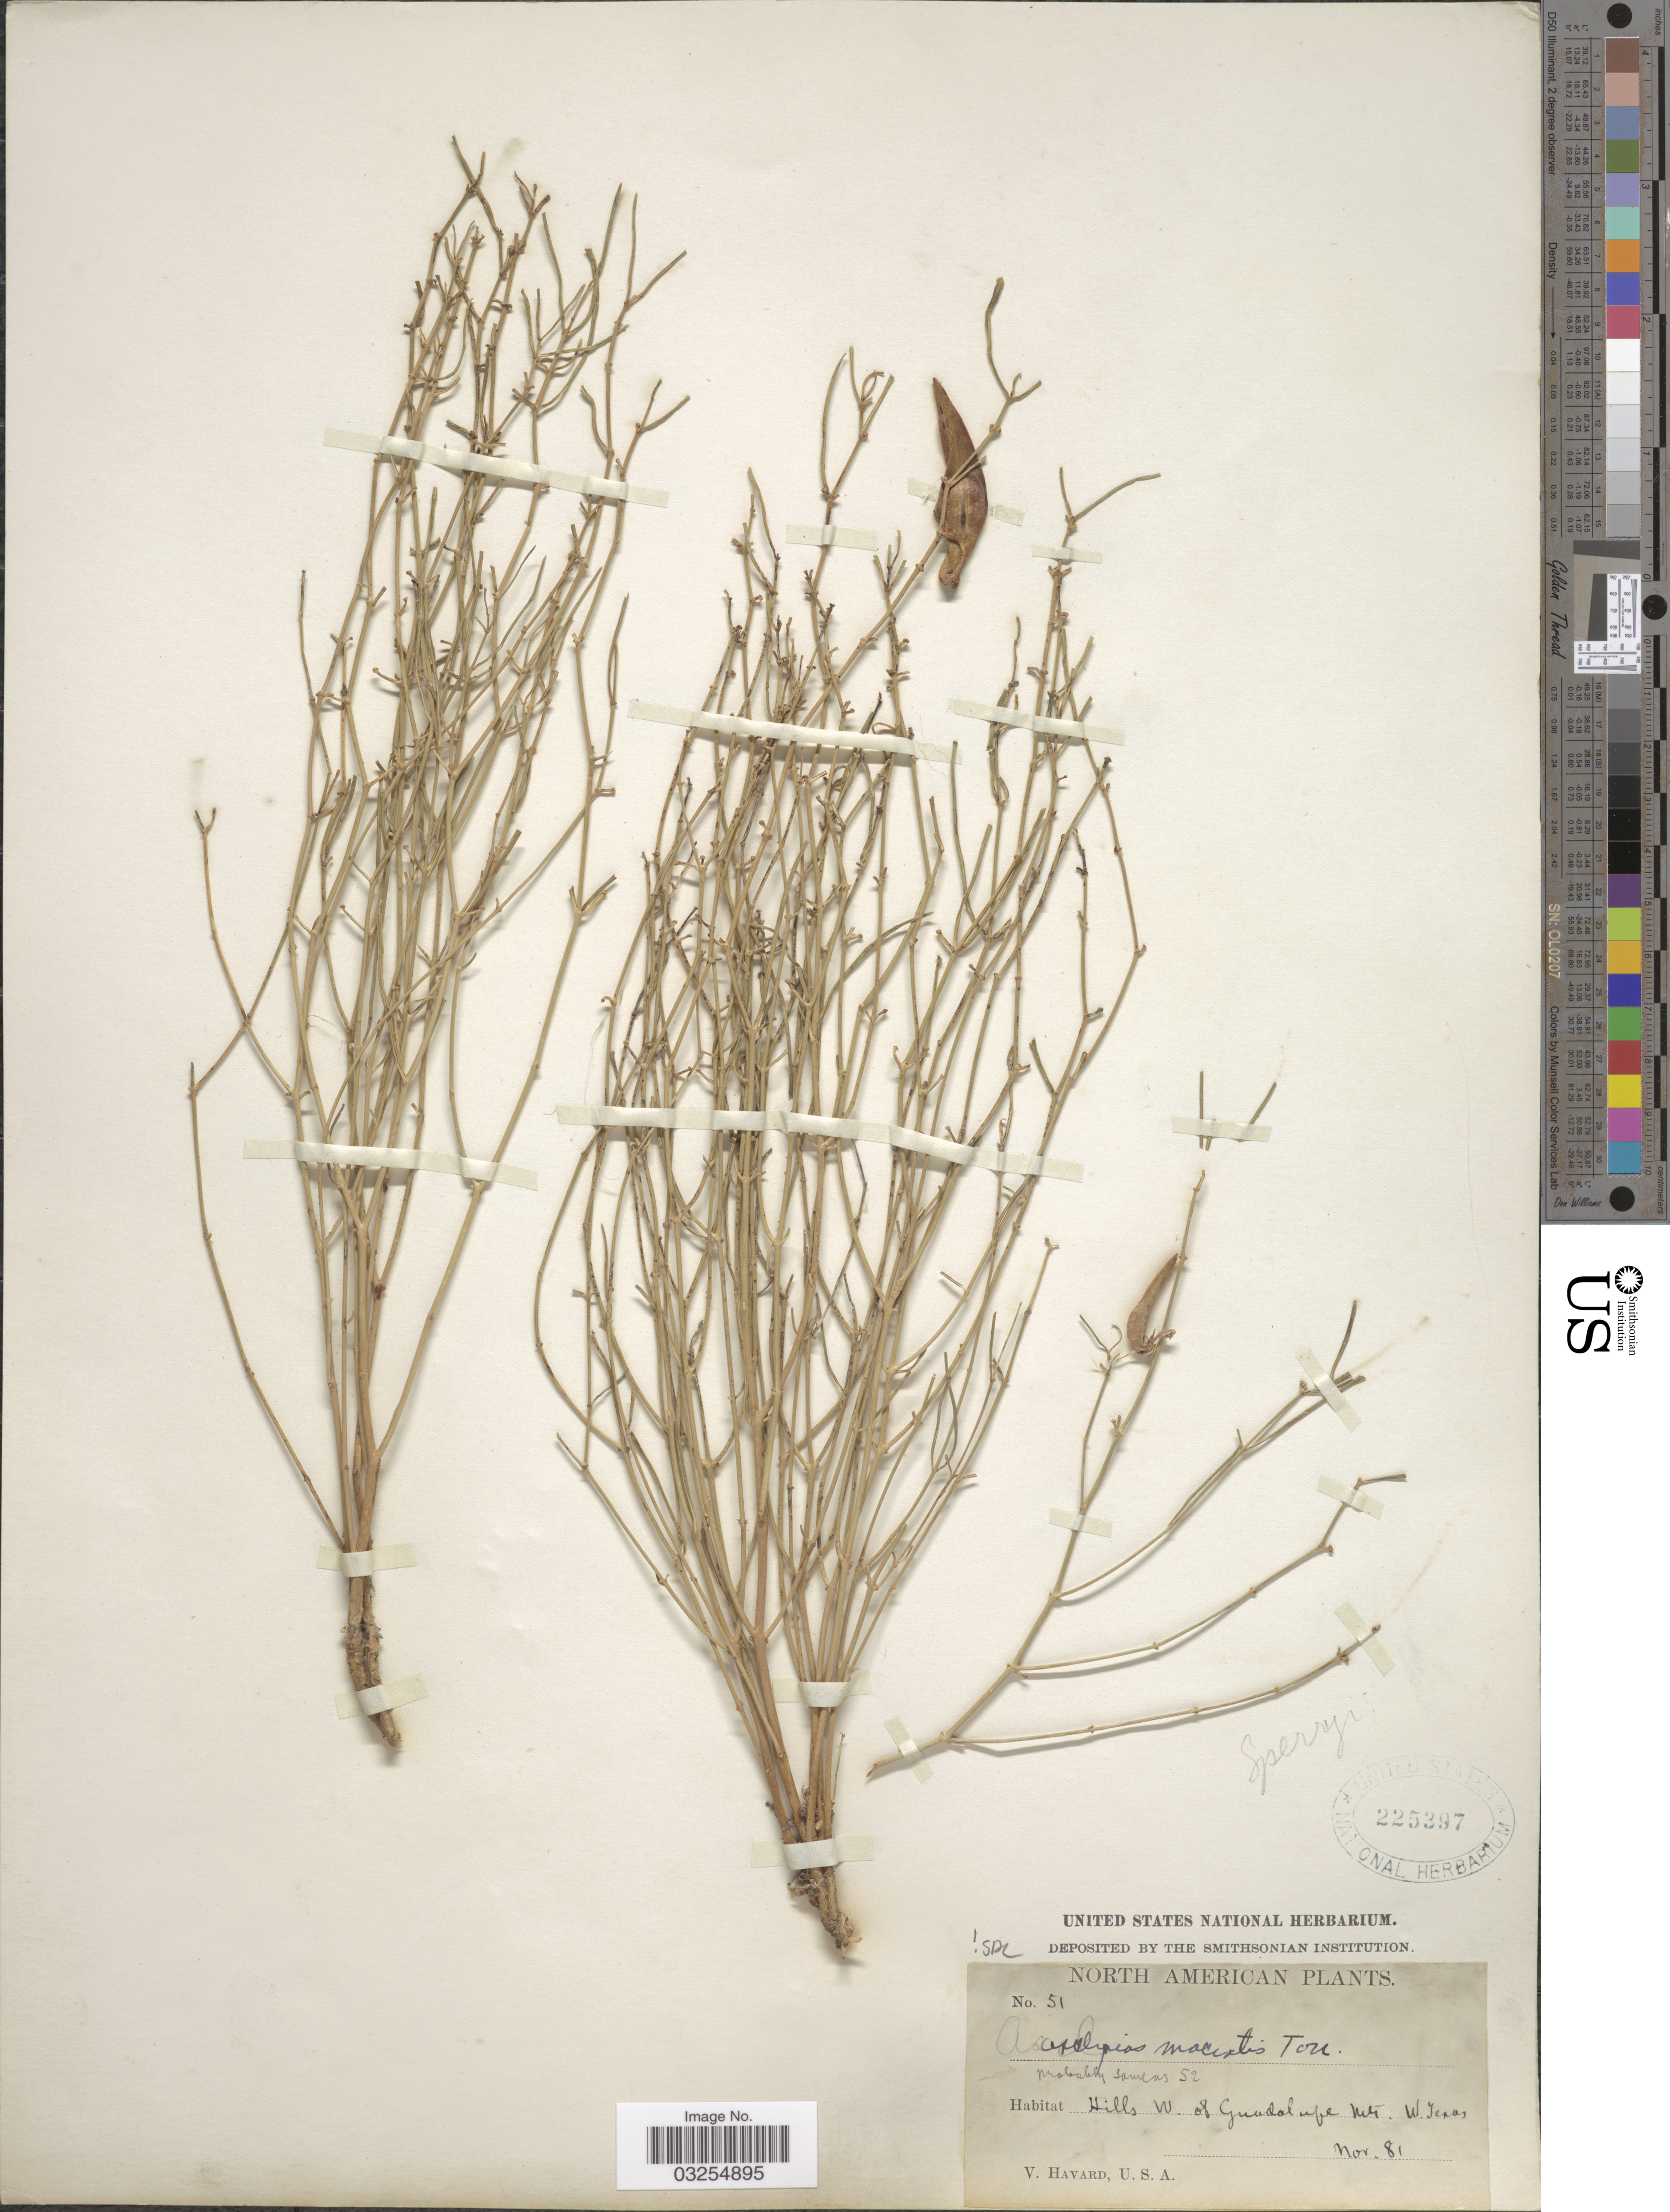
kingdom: Plantae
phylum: Tracheophyta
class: Magnoliopsida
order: Gentianales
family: Apocynaceae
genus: Asclepias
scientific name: Asclepias macrotis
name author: Torr.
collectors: V. Havard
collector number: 51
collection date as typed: Transcribed d/m/y: /11/81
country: United States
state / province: Texas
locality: Hills W. of Guadalupe Mts, W. Texas.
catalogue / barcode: US 225397